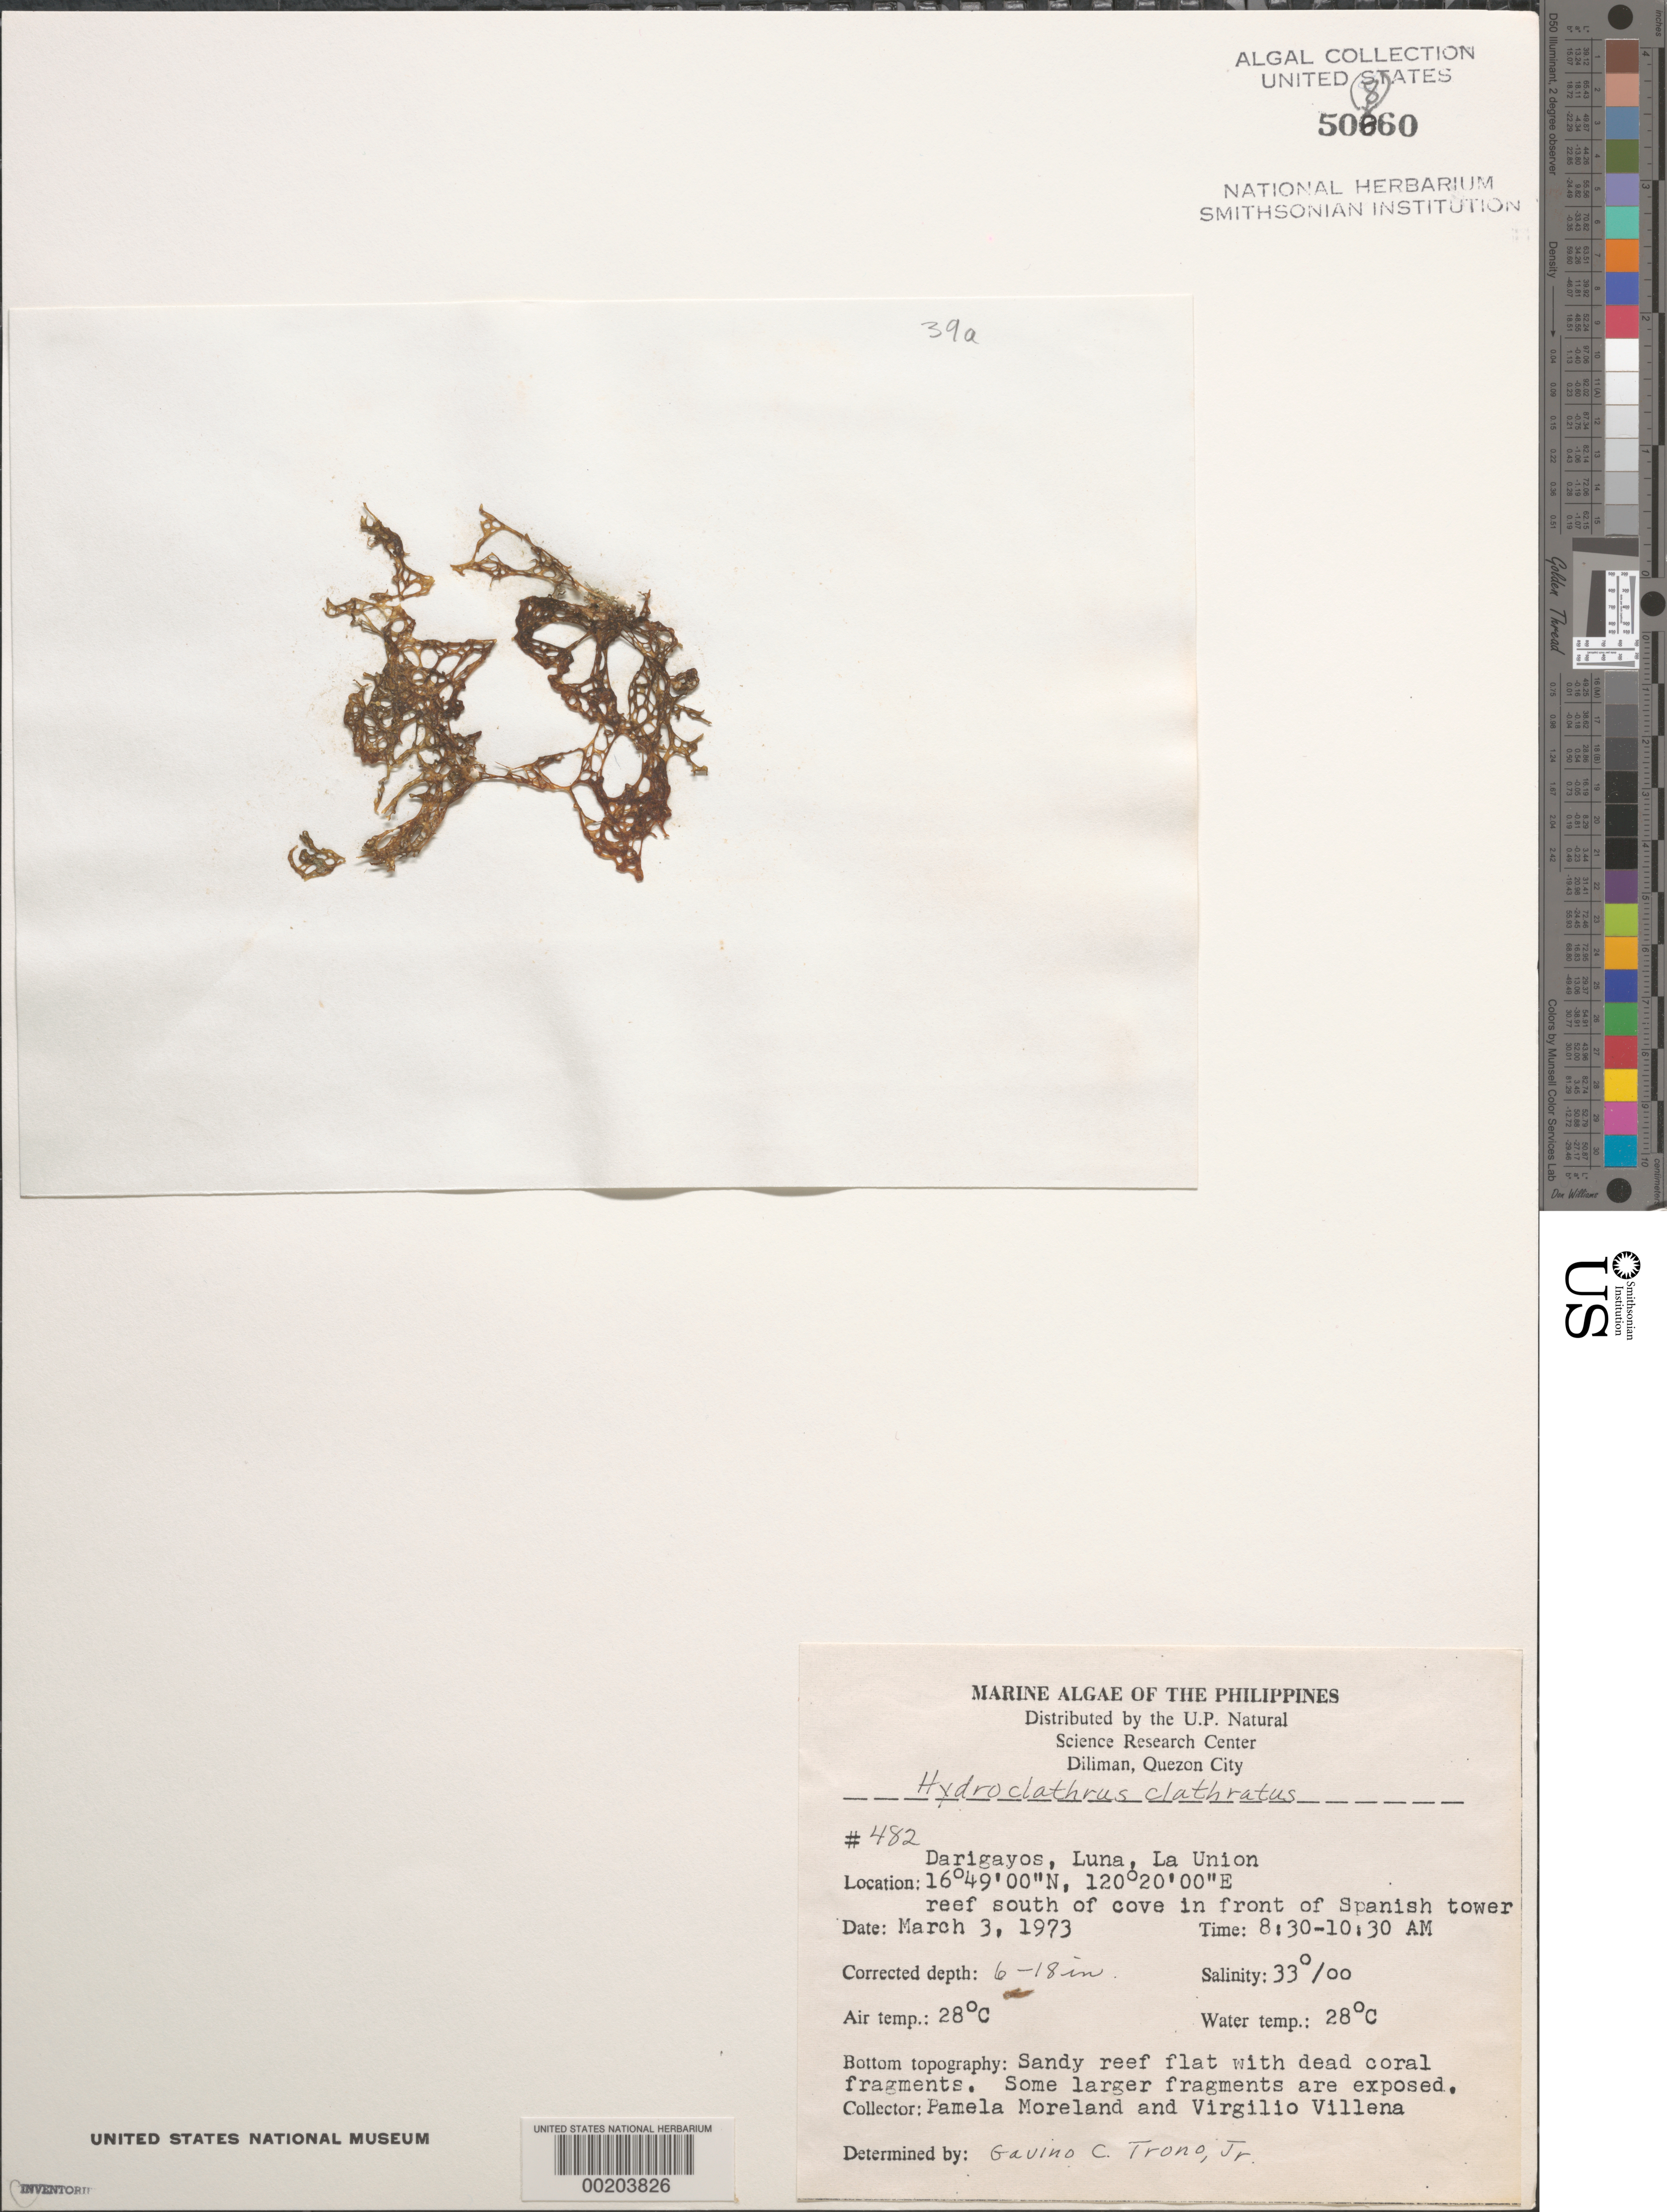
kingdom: Chromista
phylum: Ochrophyta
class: Phaeophyceae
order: Scytosiphonales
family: Scytosiphonaceae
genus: Hydroclathrus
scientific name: Hydroclathrus clathratus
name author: (C. Agardh) M. Howe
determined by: Trono, Gavino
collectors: P. Moreland & V. Villena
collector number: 482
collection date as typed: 03 Mar 1973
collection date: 1973-03-03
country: Philippines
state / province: Ilocos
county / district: La Union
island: Luzon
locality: Darigayos, Luna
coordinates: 16 49' 00" N, 120 20' 00" E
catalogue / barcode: US 50860